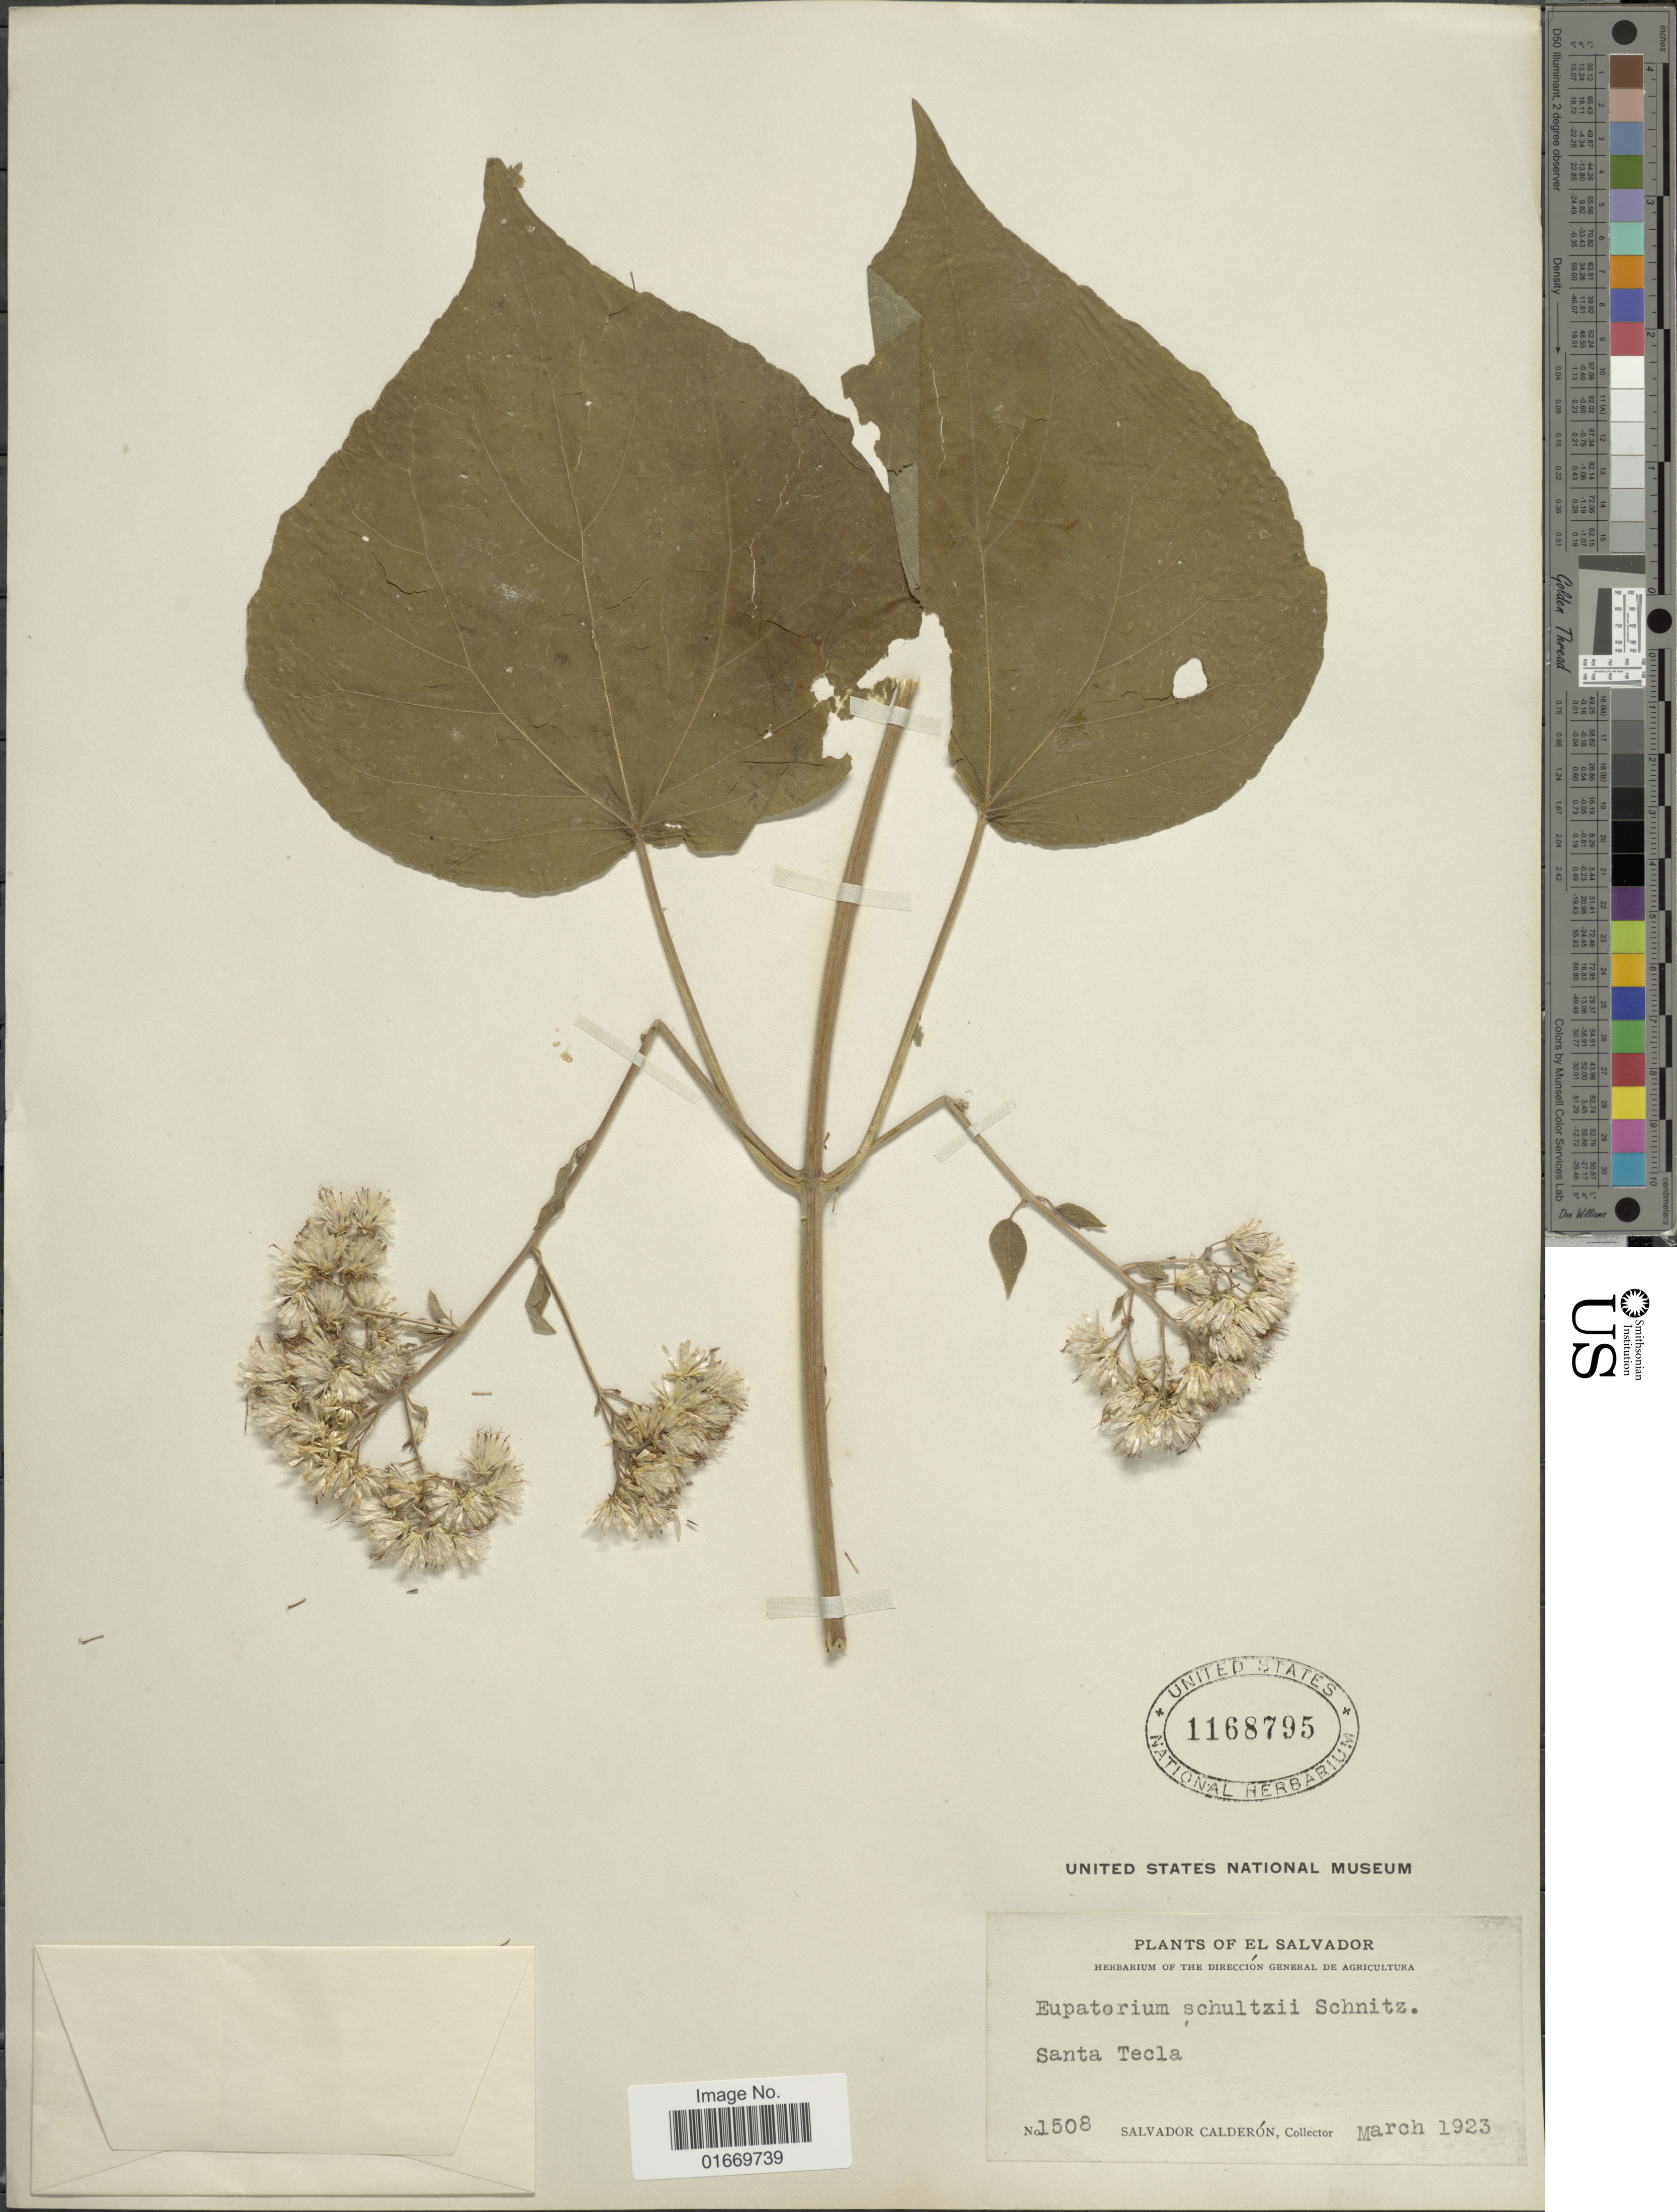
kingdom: Plantae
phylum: Tracheophyta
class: Magnoliopsida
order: Asterales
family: Asteraceae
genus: Peteravenia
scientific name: Peteravenia schultzii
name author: (Schnittsp.) R.M. King & H. Rob.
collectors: S. Calderón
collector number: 1508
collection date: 1923-03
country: El Salvador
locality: El Salvador. Santa Tecla.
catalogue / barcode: US 1168795